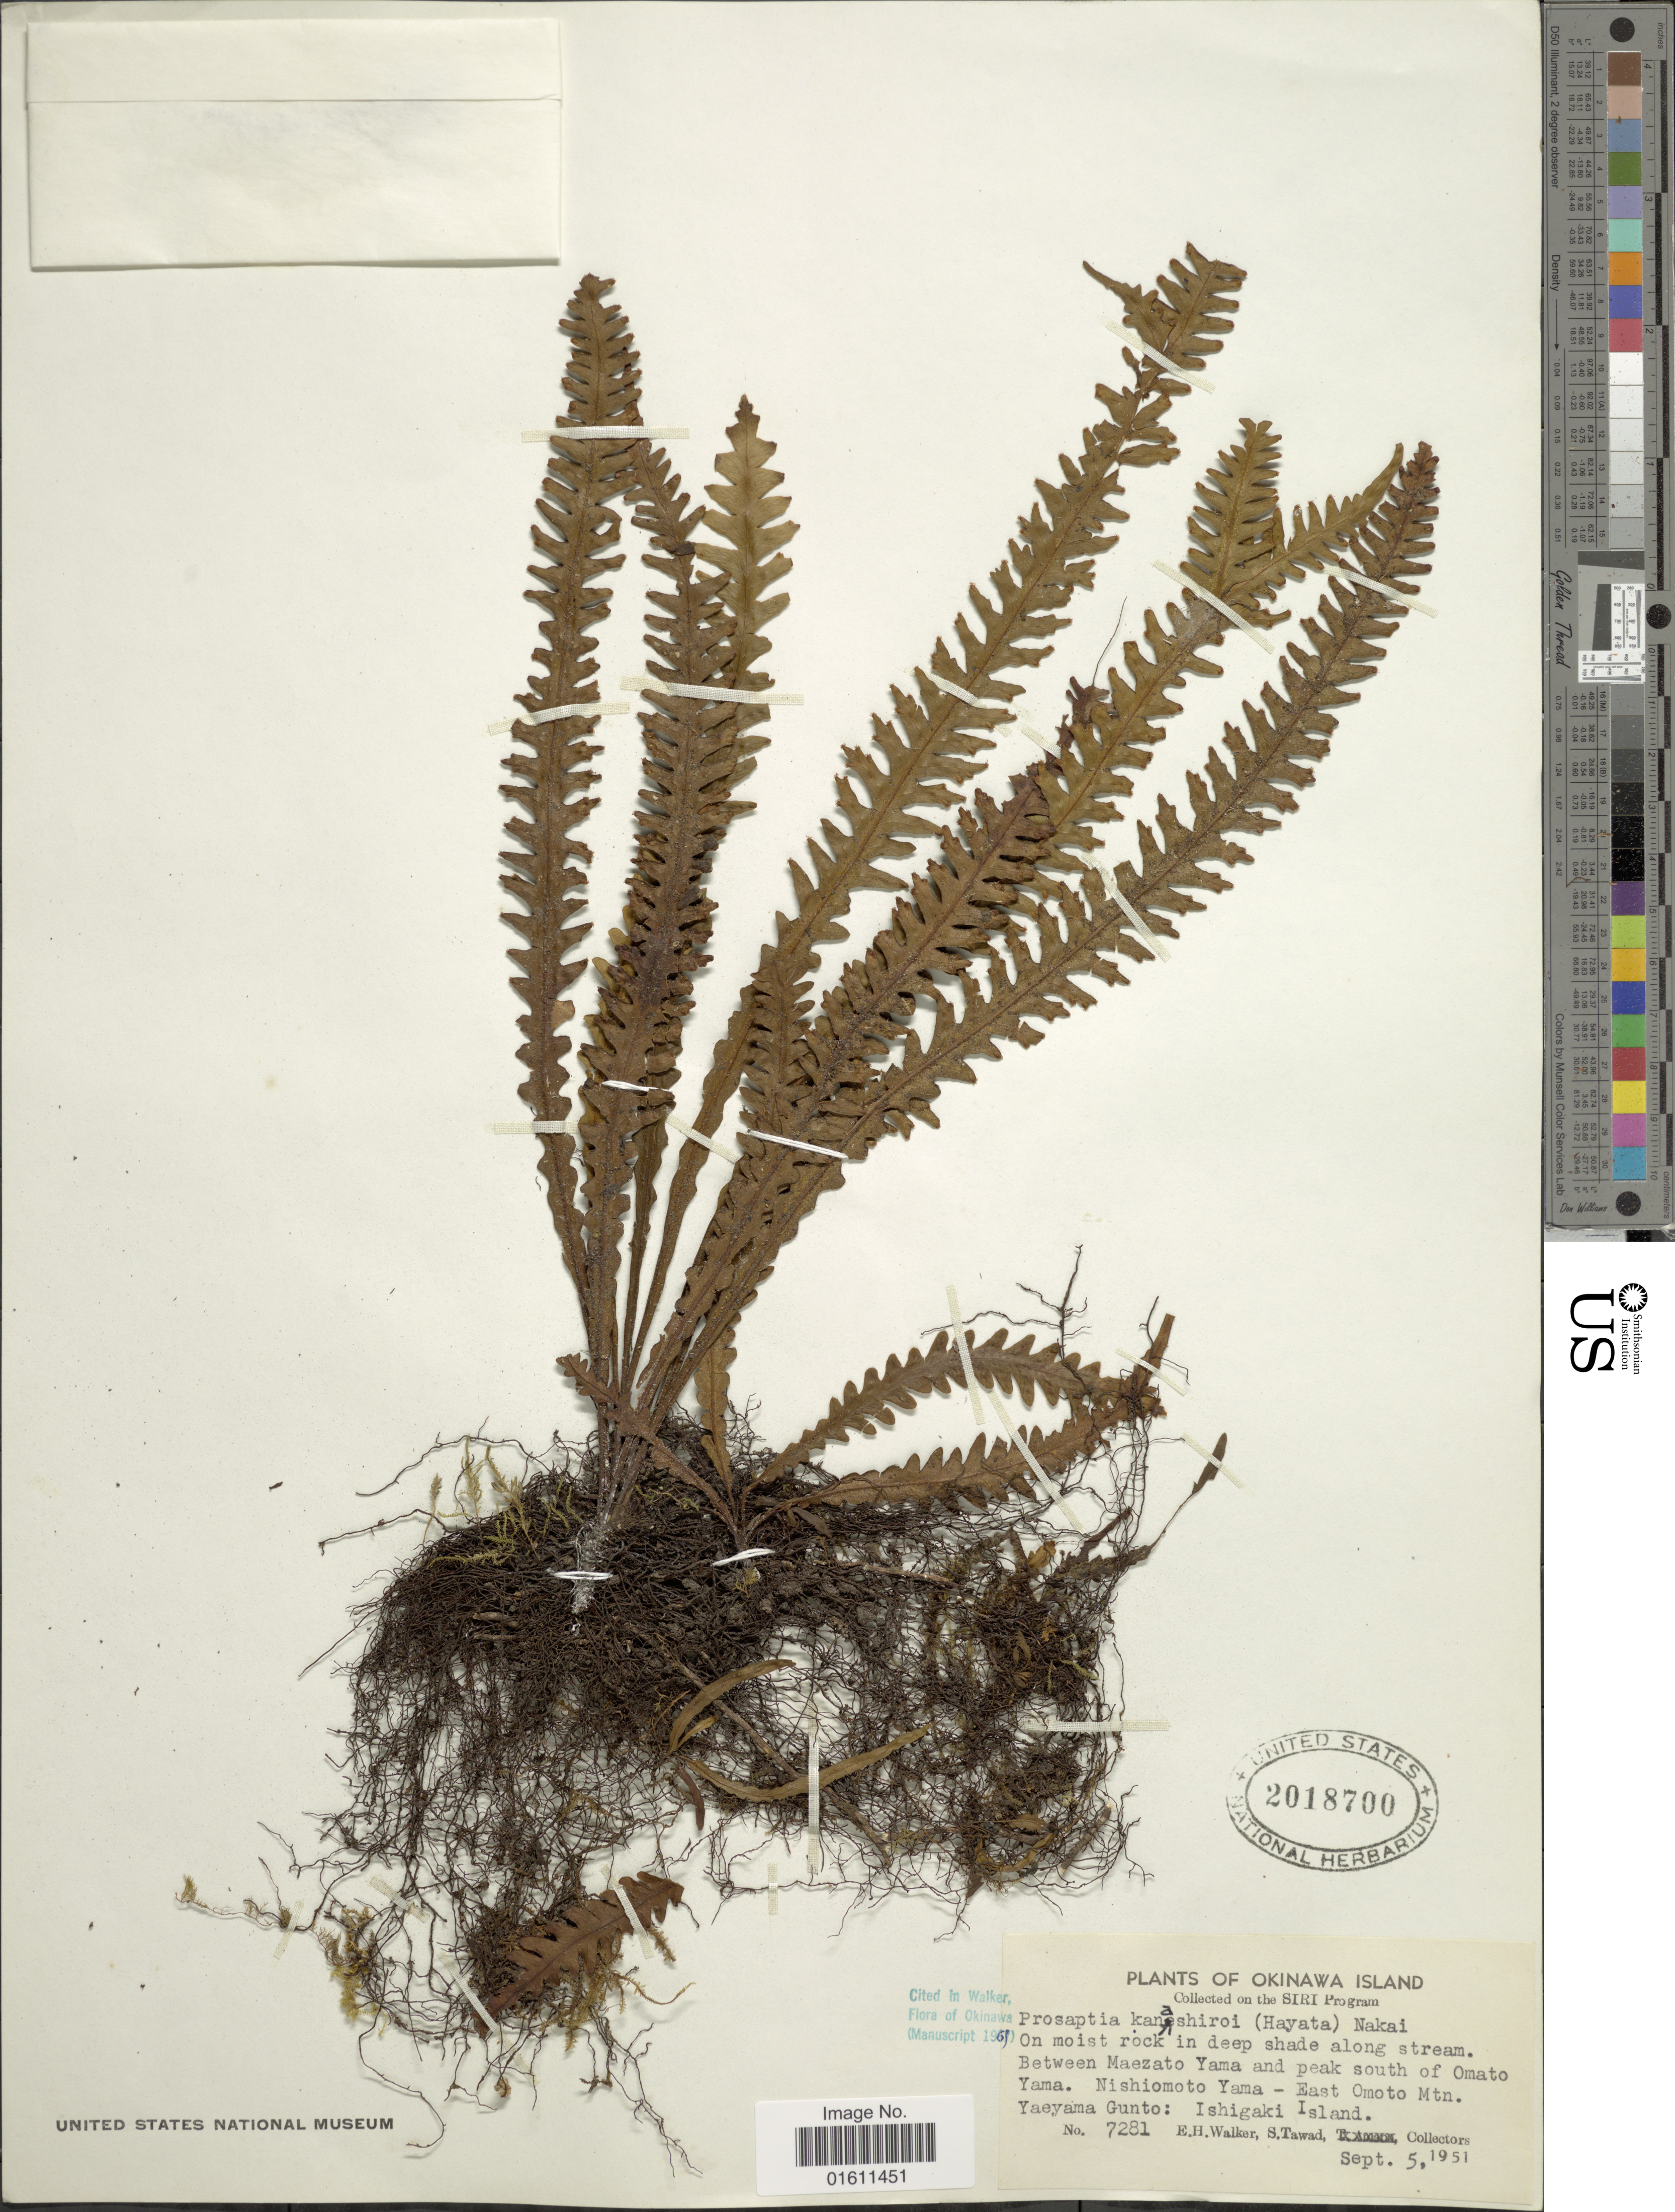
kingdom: Plantae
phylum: Tracheophyta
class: Polypodiopsida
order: Polypodiales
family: Polypodiaceae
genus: Prosaptia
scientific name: Prosaptia kanashiroi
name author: (Hayata) Nakai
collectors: E. H. Walker & S. Tawad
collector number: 7281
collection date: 1951-09-05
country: Japan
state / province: Okinawa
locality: Okinawa Island, between Maezato Yama and peak south of Omato Yama. Nishiomoto Yama-East Omoto Mtn. Yaeyama Gunto: Ishigaki Island.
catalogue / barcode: US 2018700